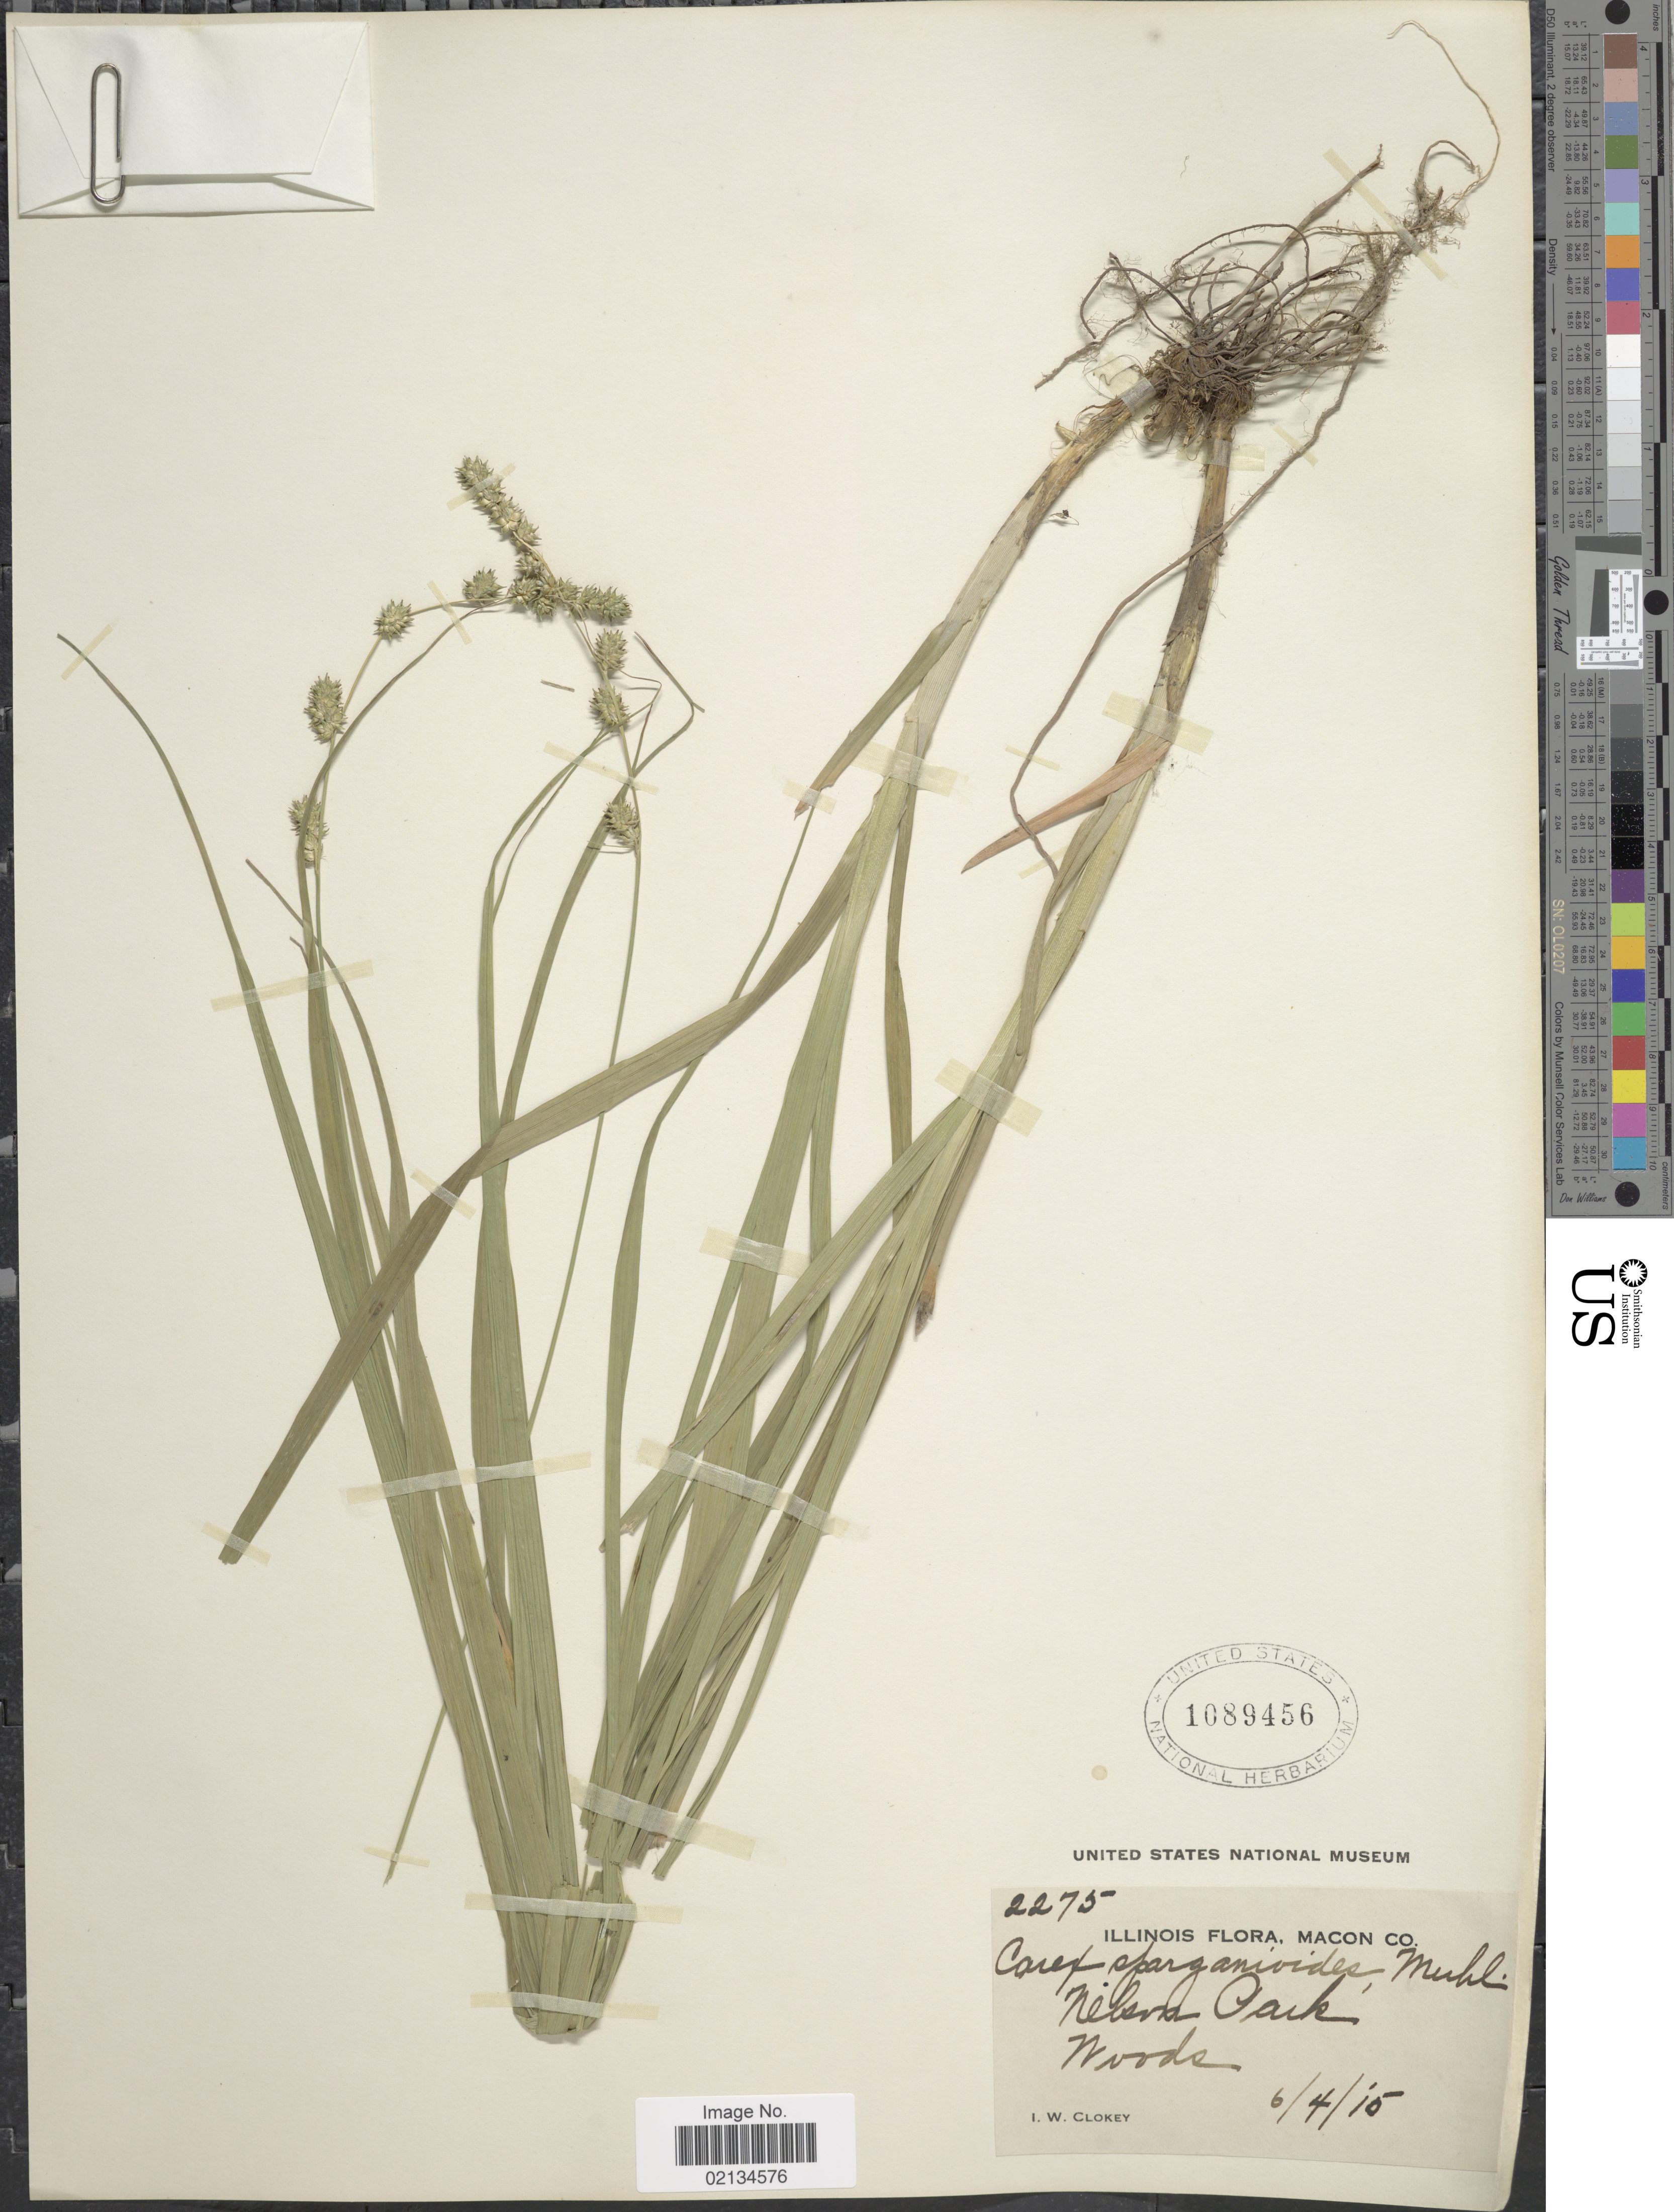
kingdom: Plantae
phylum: Tracheophyta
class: Liliopsida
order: Poales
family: Cyperaceae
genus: Carex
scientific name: Carex sparganioides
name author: Muhl. ex Willd.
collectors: I. W. Clokey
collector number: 2275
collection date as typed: Transcribed d/m/y: 4/6/15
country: United States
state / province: Illinois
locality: Macon Co., Nelson Park, Woods.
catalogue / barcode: US 1089456